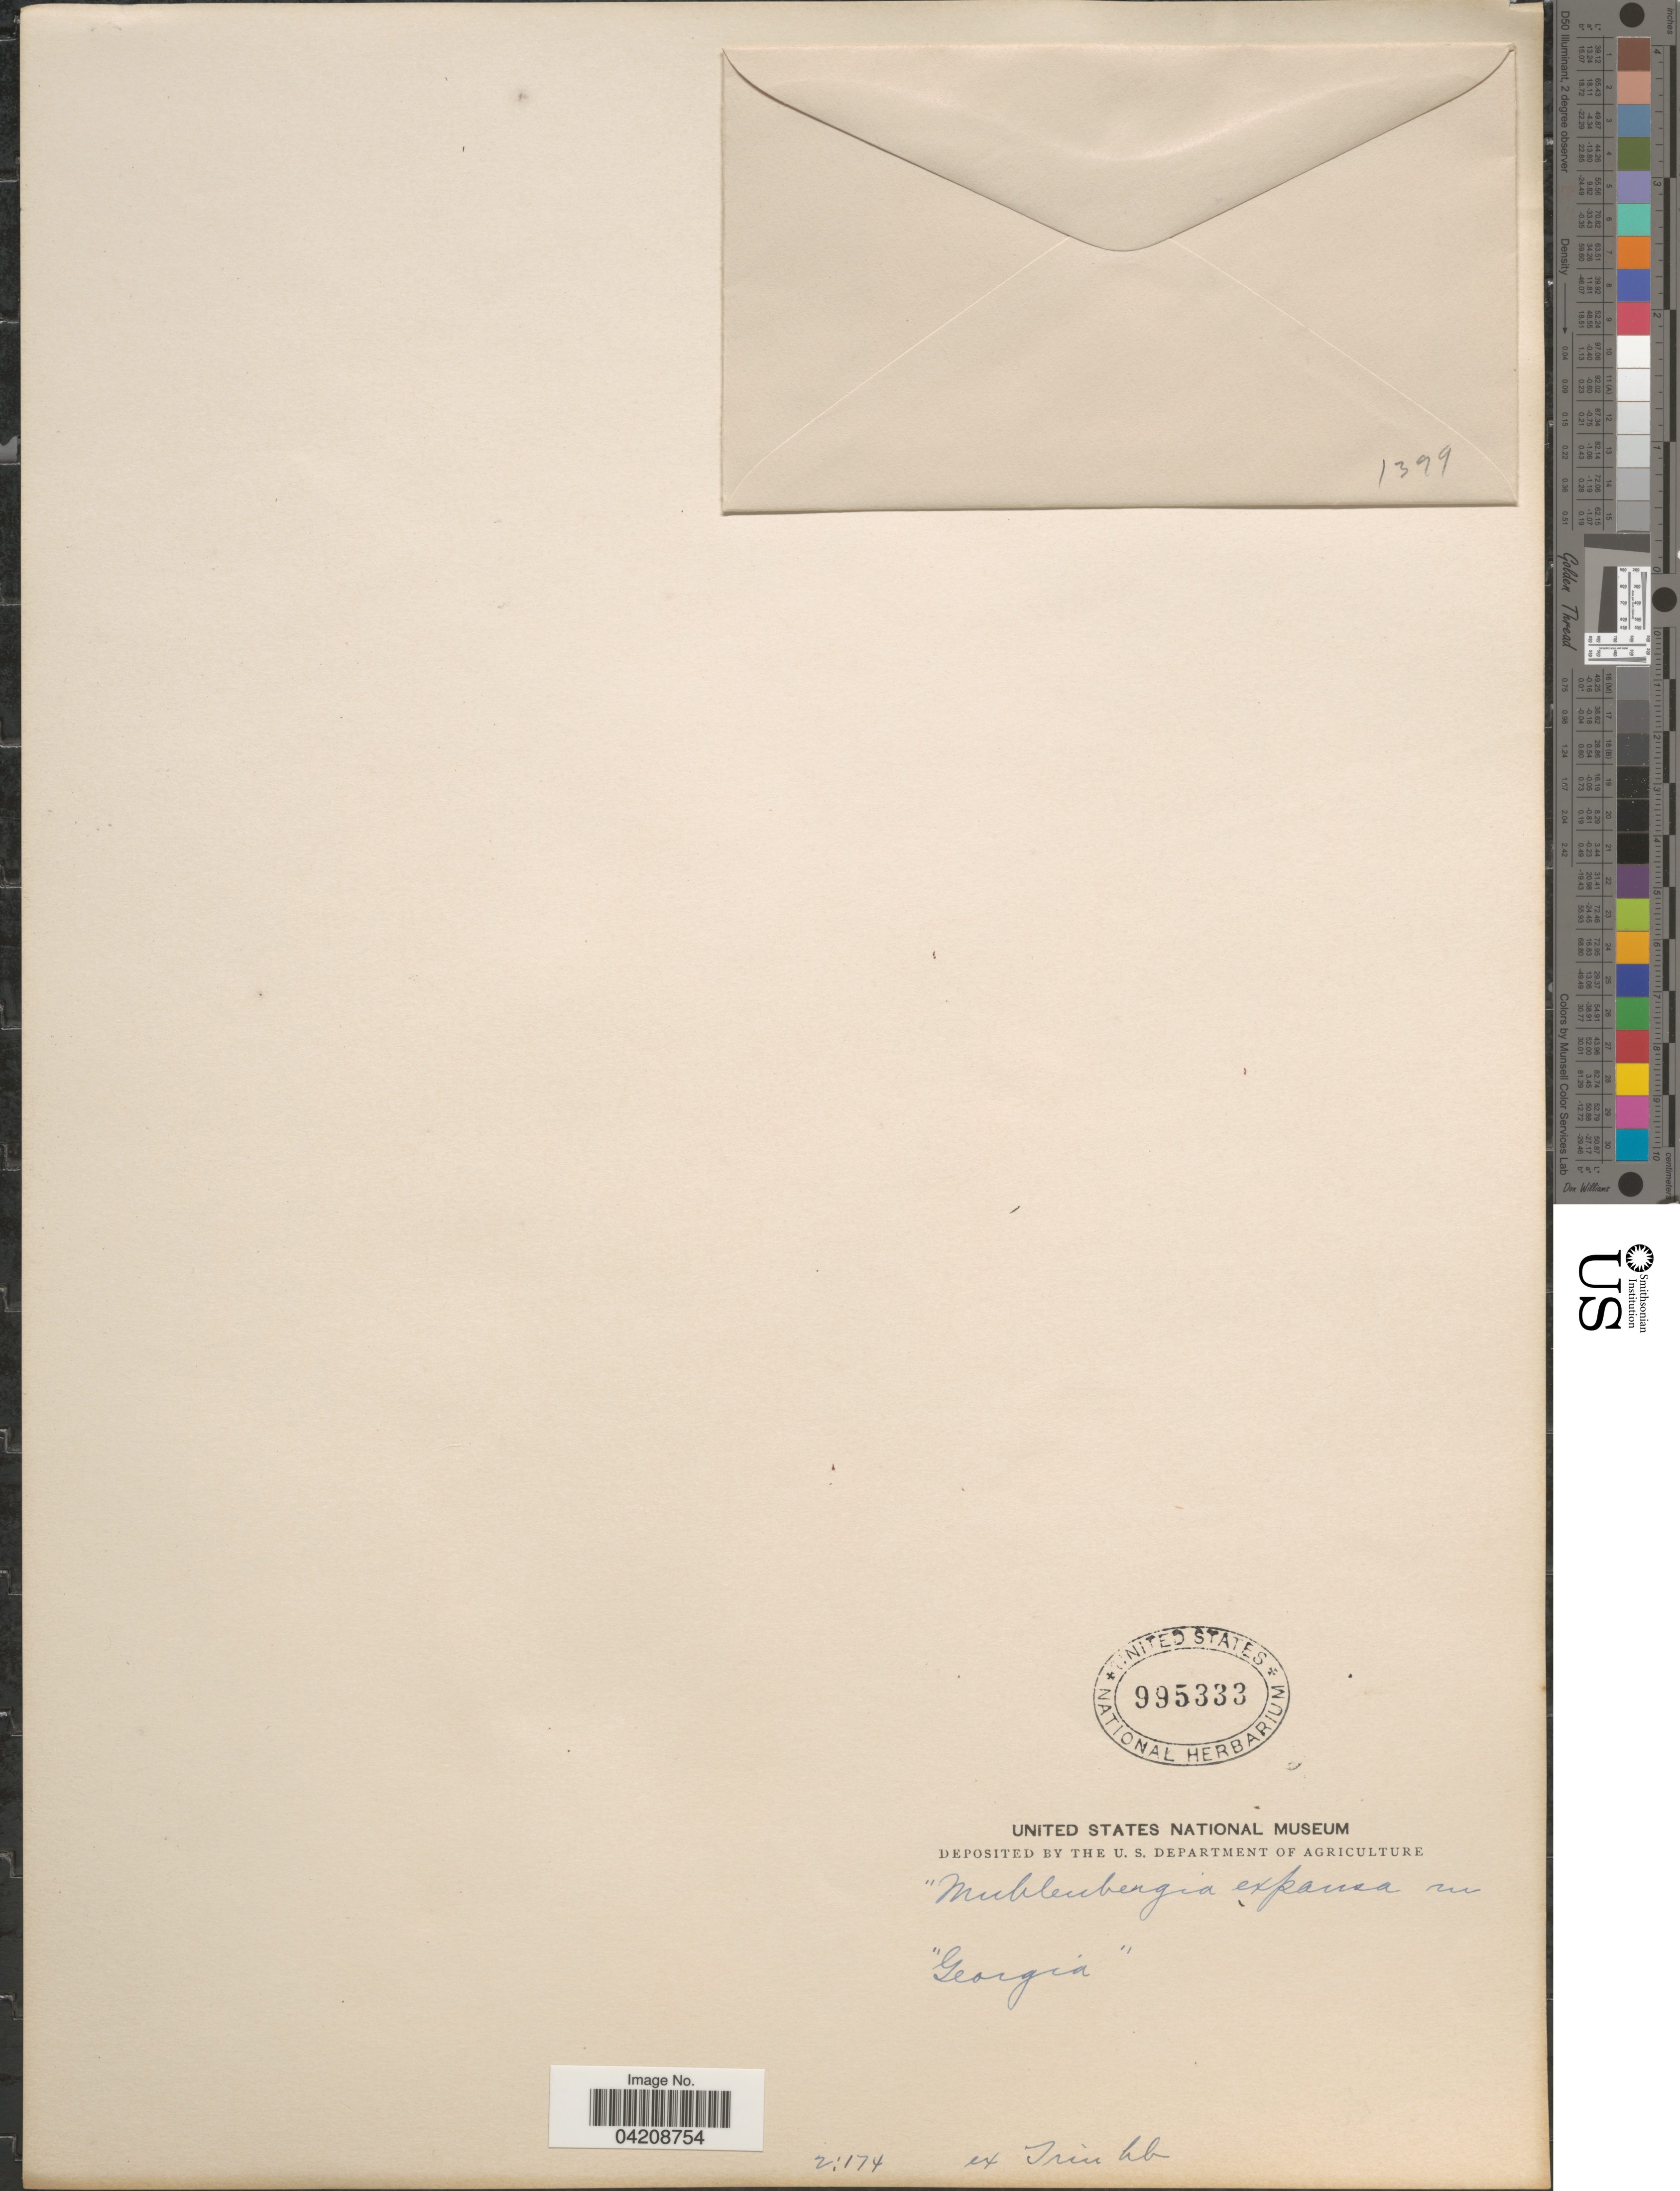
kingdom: Plantae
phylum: Tracheophyta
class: Liliopsida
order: Poales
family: Poaceae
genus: Muhlenbergia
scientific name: Muhlenbergia expansa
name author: Trin.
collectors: ex herb. Trinius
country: United States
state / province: Georgia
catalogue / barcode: US 995333